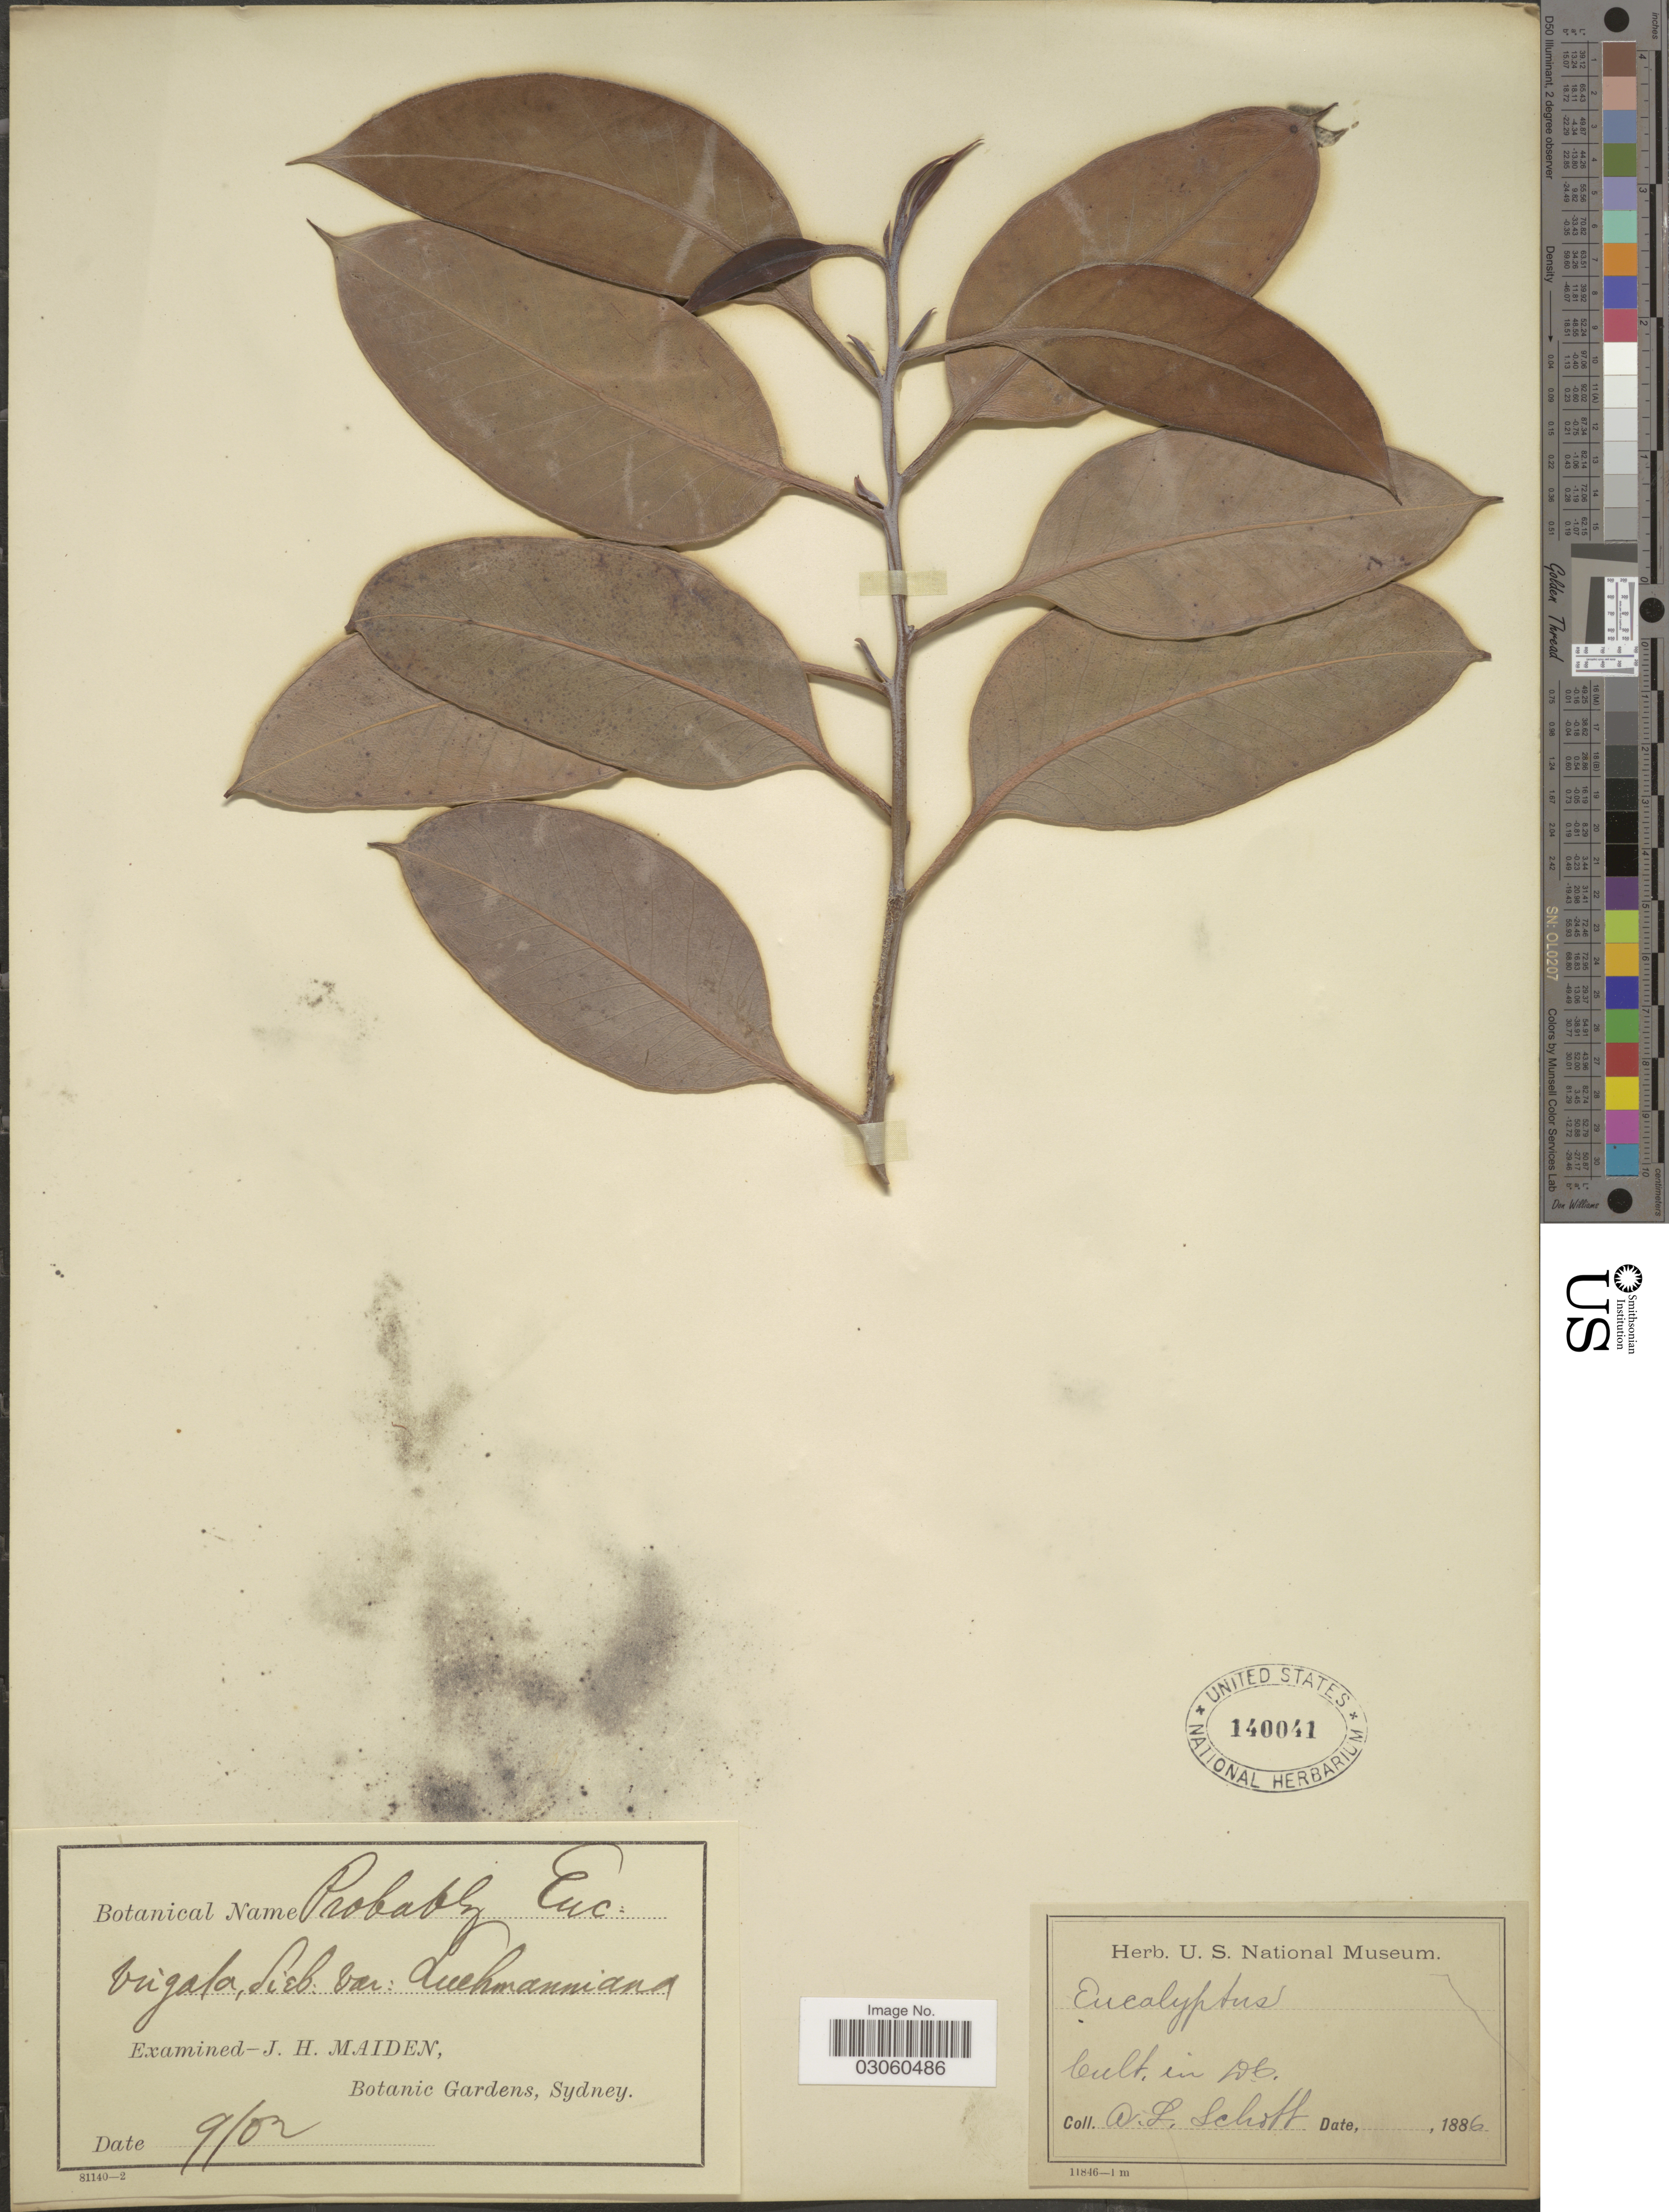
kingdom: Plantae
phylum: Tracheophyta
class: Magnoliopsida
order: Myrtales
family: Myrtaceae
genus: Eucalyptus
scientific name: Eucalyptus x virgata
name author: Sieber ex DC.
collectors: A. L. Schott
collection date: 1886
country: United States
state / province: District of Columbia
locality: Cult. in D.C.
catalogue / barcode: US 140041